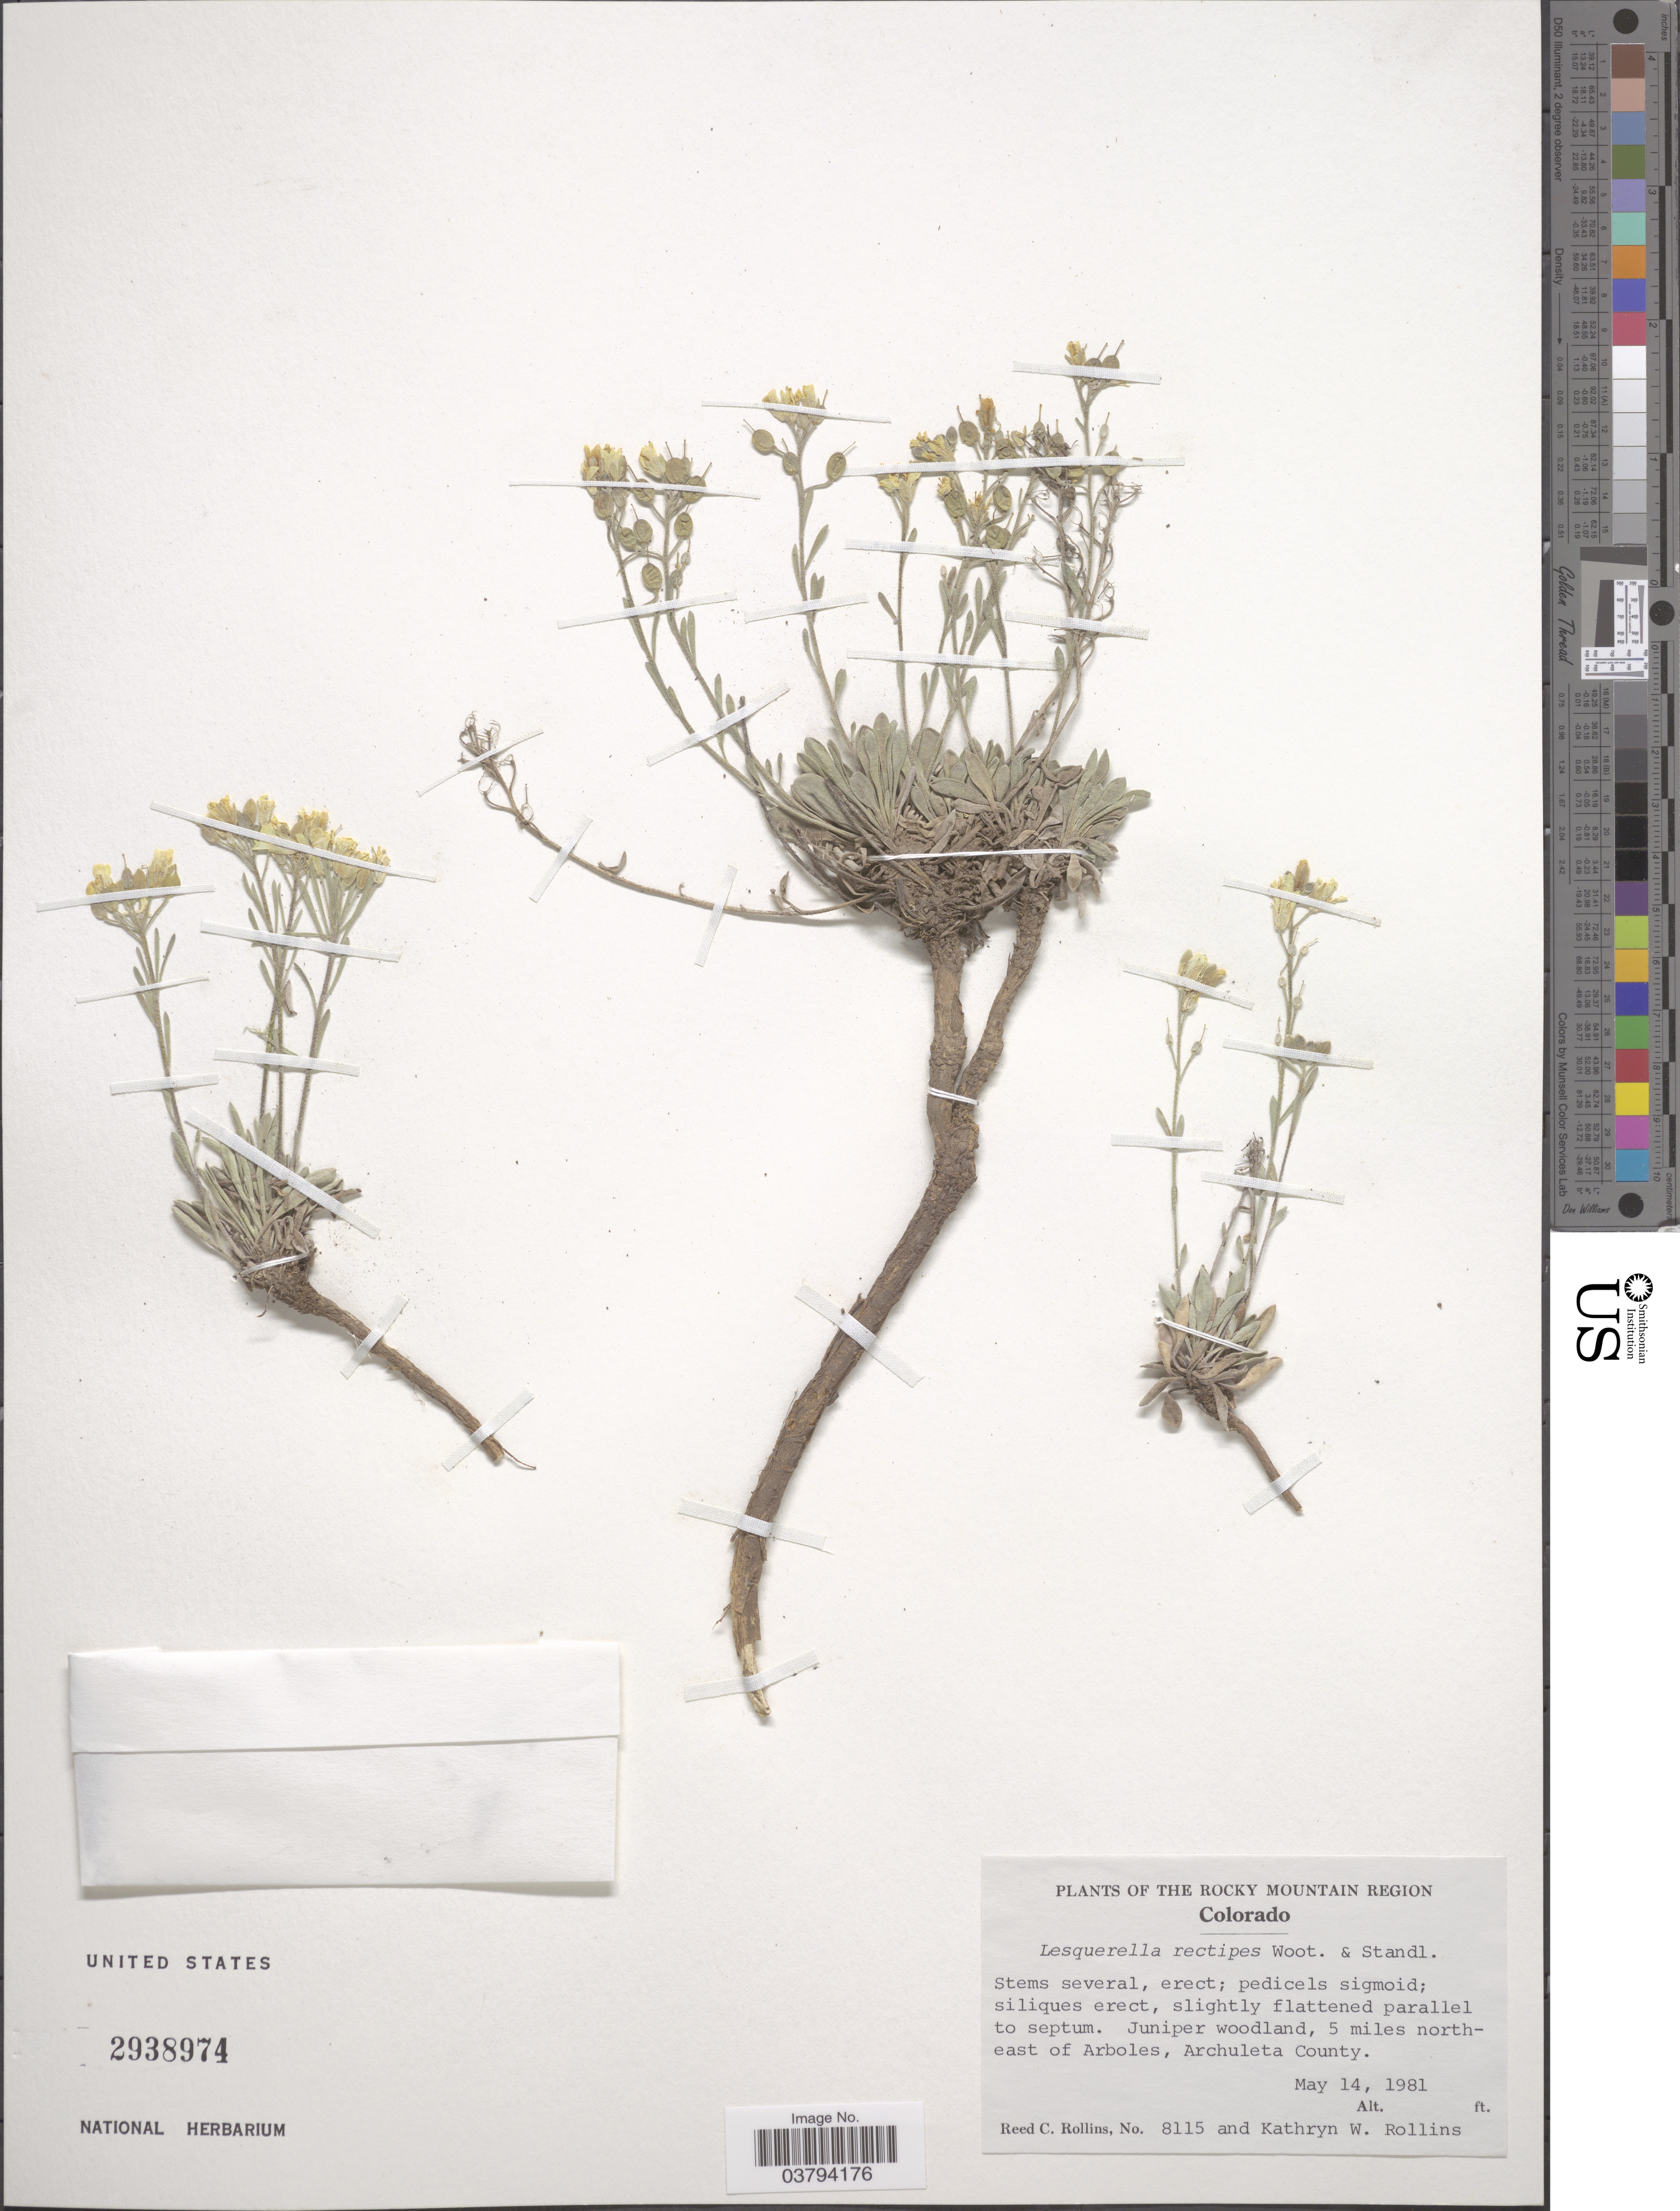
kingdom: Plantae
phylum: Tracheophyta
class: Magnoliopsida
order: Brassicales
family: Brassicaceae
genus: Lesquerella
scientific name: Lesquerella rectipes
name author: Wooton & Standl.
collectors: R. C. Rollins & K. W. Rollins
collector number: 8115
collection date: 1981-05-14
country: United States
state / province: Colorado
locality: The Rocky Mountain Region. Juniper woodland 5 miles north-east of Arboles, Archuleta County.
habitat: juniper woodland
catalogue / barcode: US 2938974